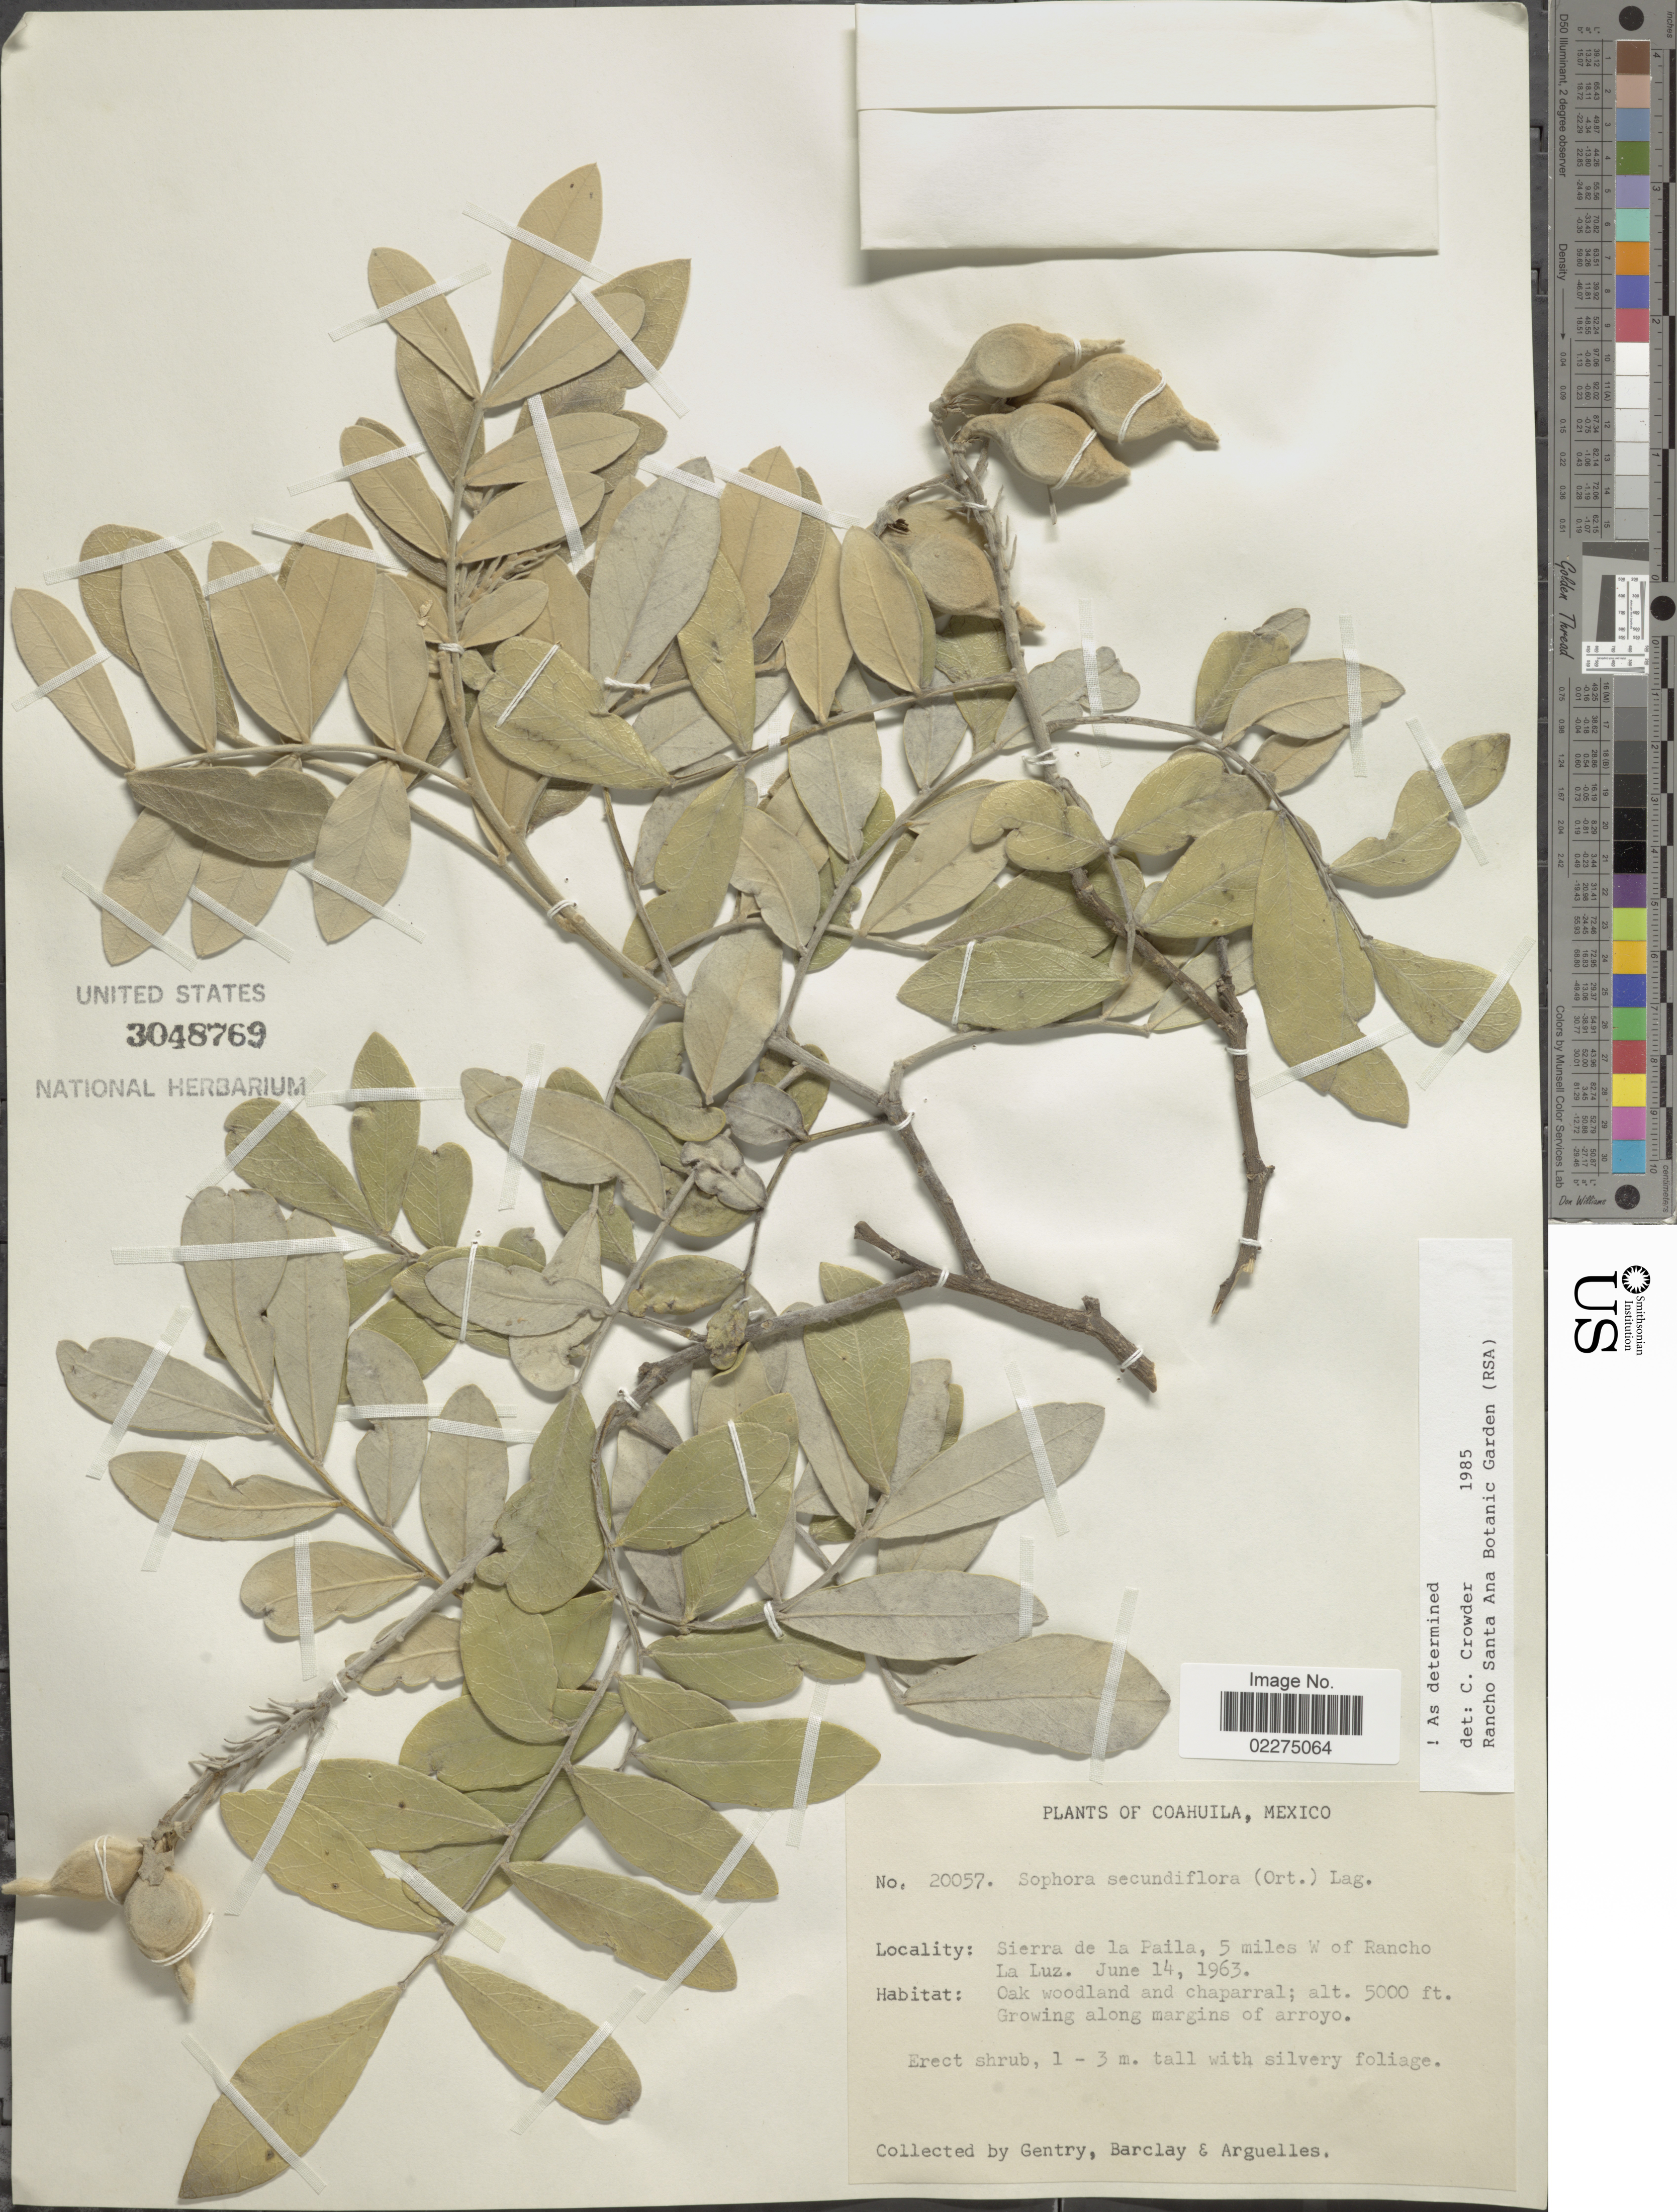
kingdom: Plantae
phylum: Tracheophyta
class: Magnoliopsida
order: Fabales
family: Fabaceae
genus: Dermatophyllum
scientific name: Dermatophyllum secundiflorum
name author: (Ortega) Gandhi & Reveal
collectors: Gentry, --, -- Barclay & Arguelles, --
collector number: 20057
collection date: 1963-06-14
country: Mexico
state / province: Coahuila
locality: Sierra de la Paila, 5 miles W of Rancho La Luz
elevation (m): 1524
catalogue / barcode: US 3048769